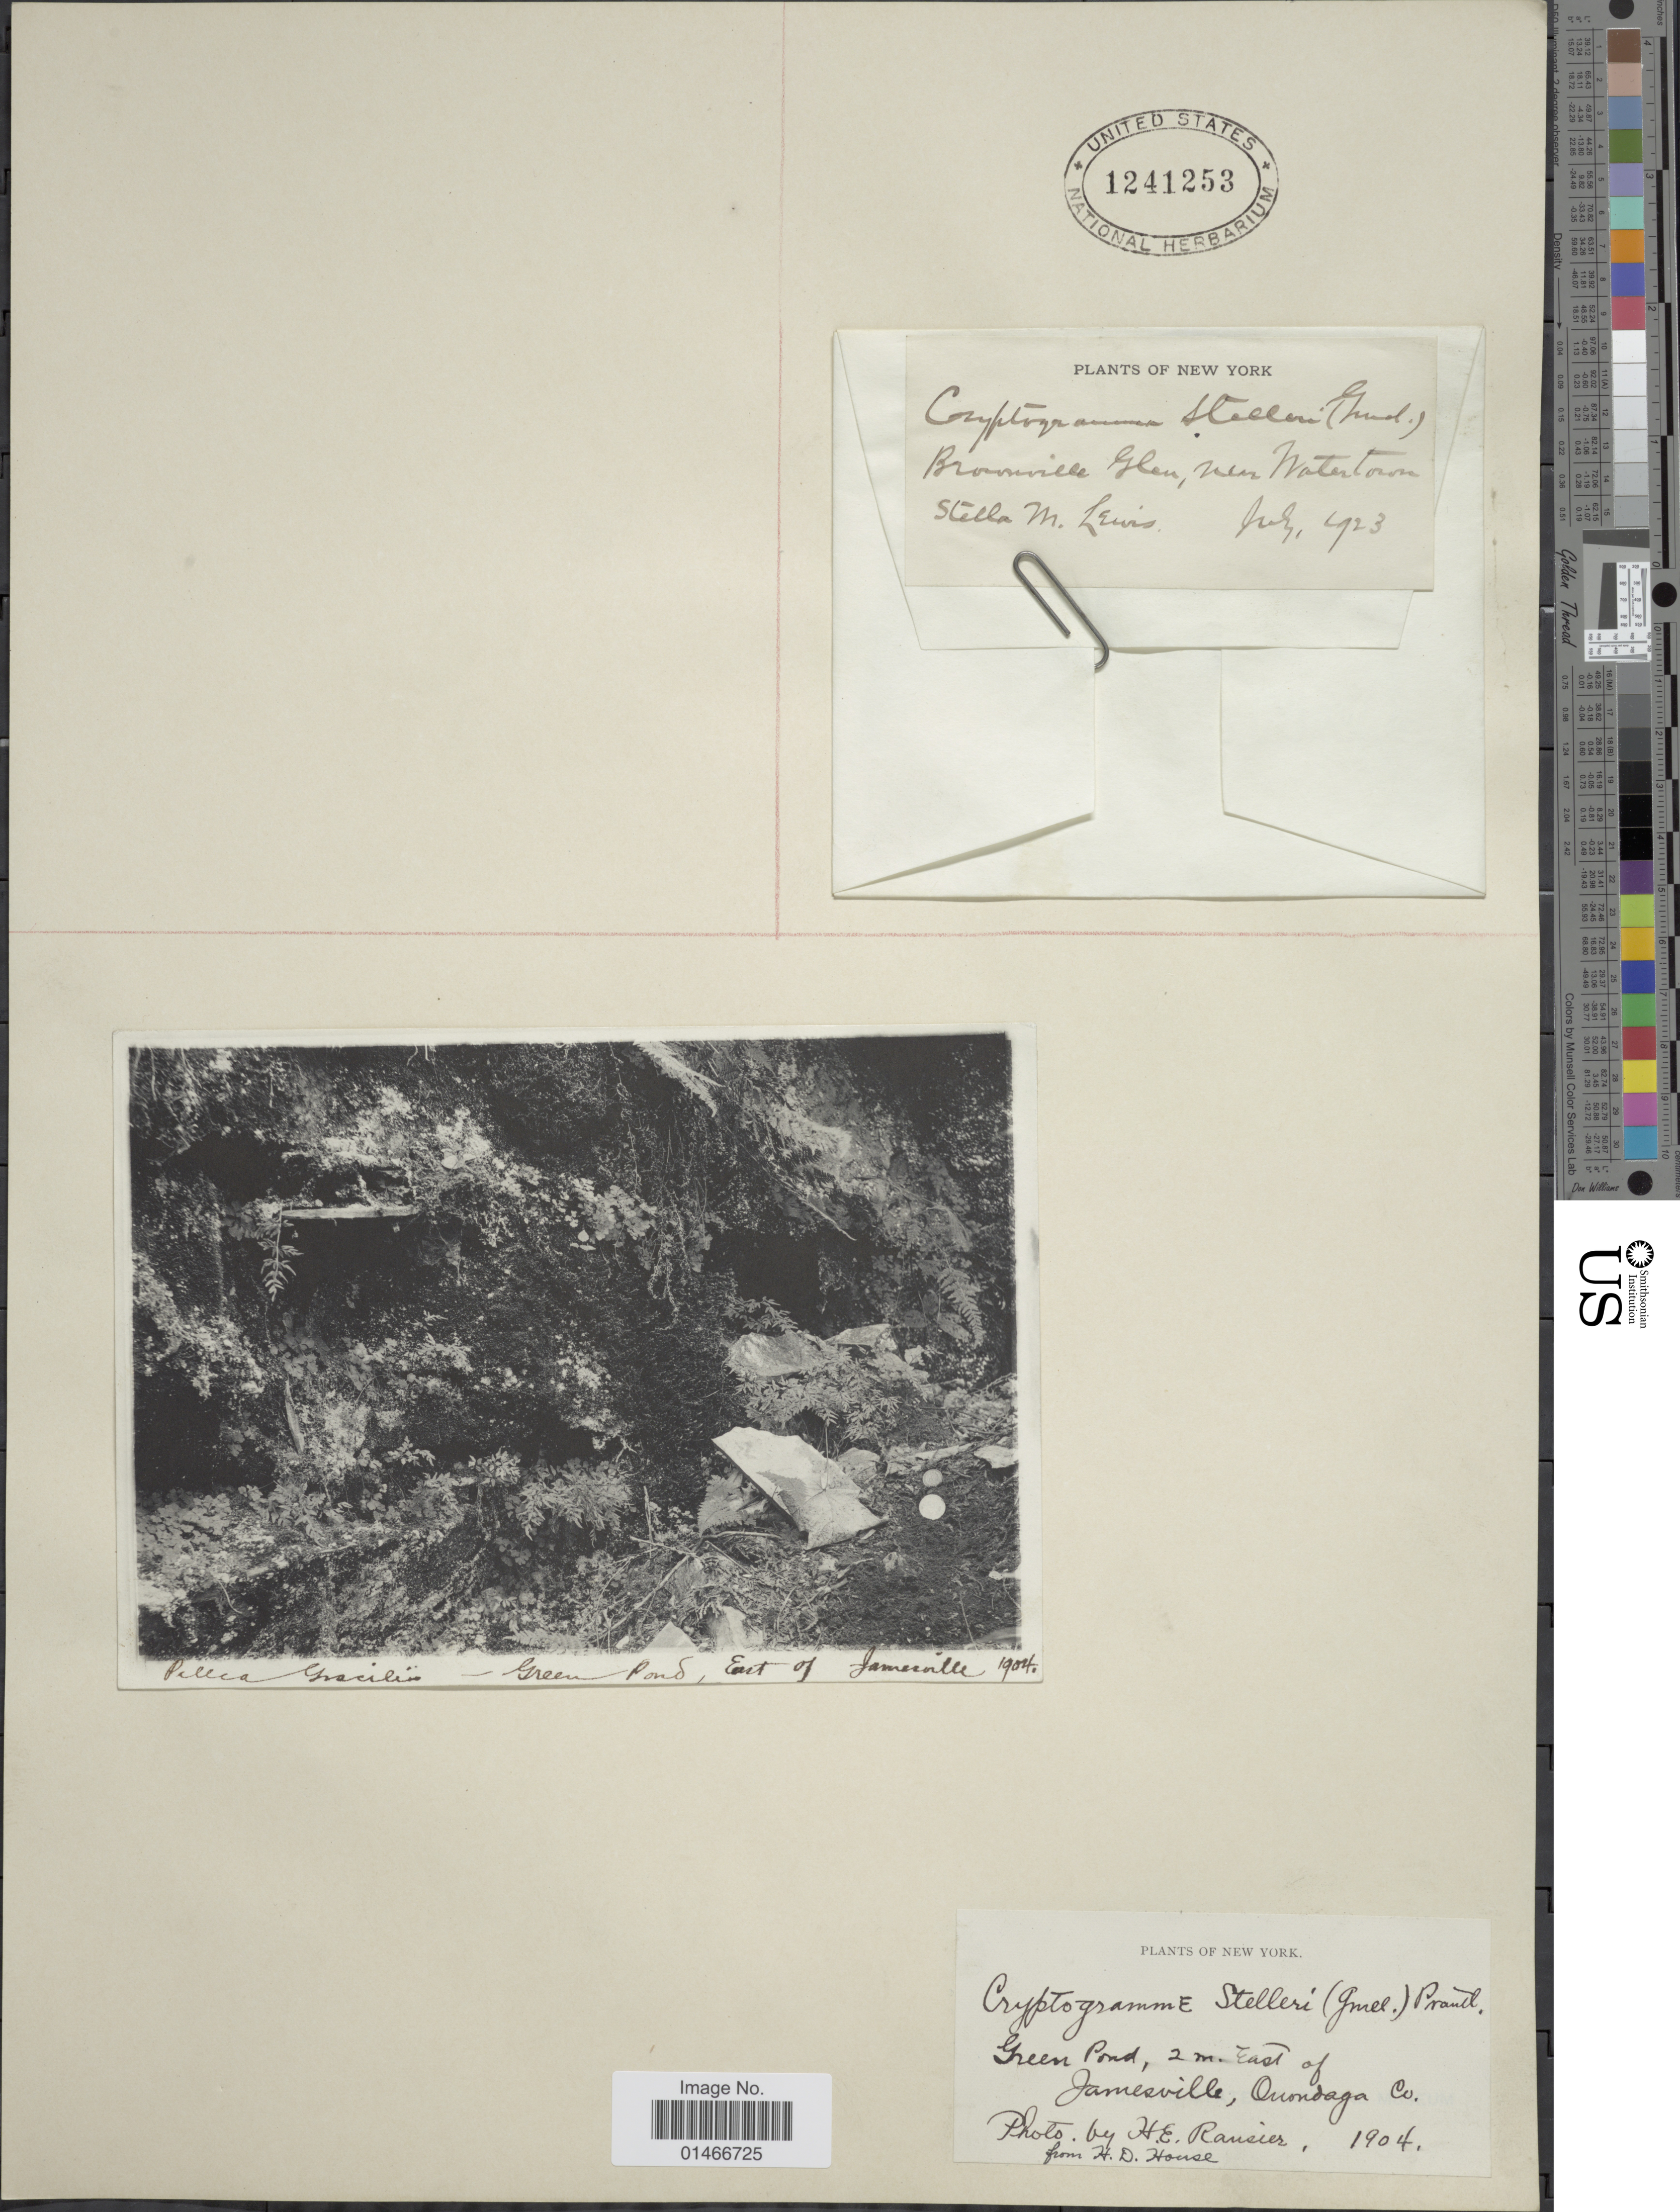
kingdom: Plantae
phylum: Tracheophyta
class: Polypodiopsida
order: Polypodiales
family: Pteridaceae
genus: Cryptogramma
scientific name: Cryptogramma stelleri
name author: (S.G. Gmel.) Prantl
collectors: H. D. House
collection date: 1904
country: United States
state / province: New York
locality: Green Pond, 2 m. East of Jamesville, Onondaga Co.